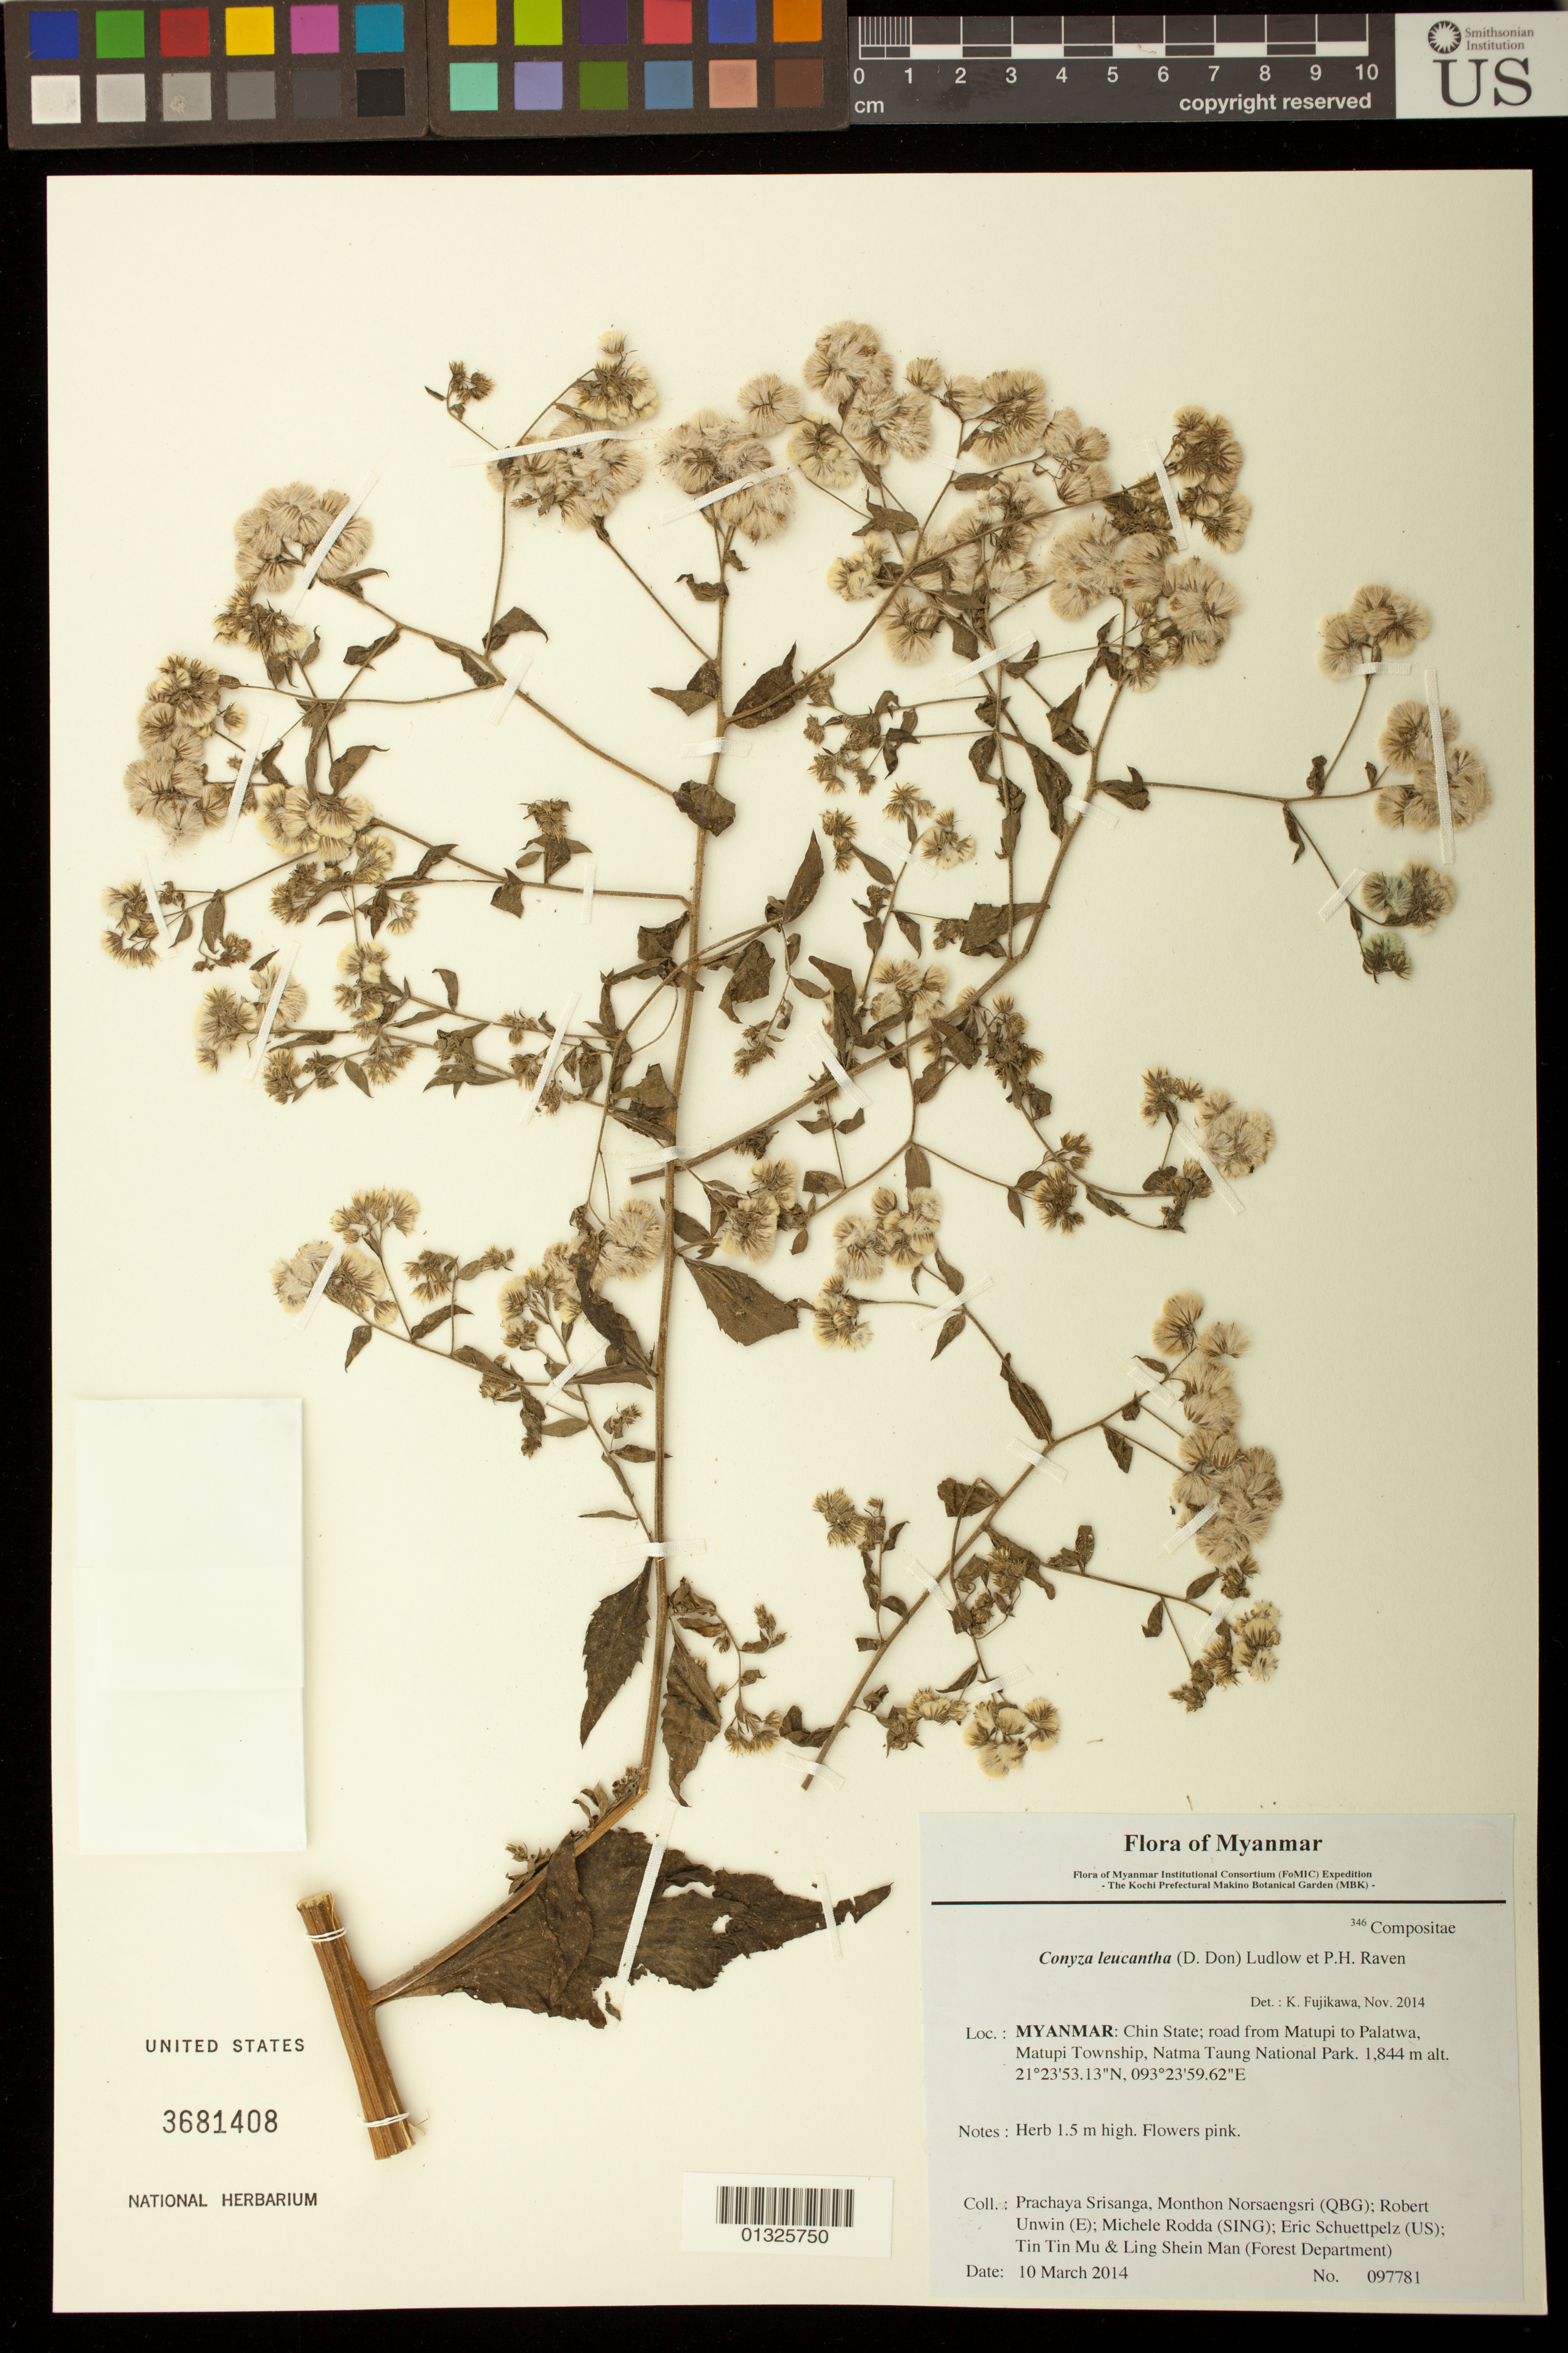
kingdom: Plantae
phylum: Tracheophyta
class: Magnoliopsida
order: Asterales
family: Asteraceae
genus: Conyza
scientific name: Conyza leucantha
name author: (D. Don) Ludlow & P.H. Raven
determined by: Fujikawa, Kazumi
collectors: P. Srisanga, M. Norsaengsri, R. Unwin, M. Rodda, E. Schuettpelz, Tin Tin Mu & Ling Shein Man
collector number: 97781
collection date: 2014-03-10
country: Myanmar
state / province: Chin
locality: Road from Matupi to Palatwa, Matupi Township, Natma Taung National Park.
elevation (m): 1844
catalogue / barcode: US 3681408